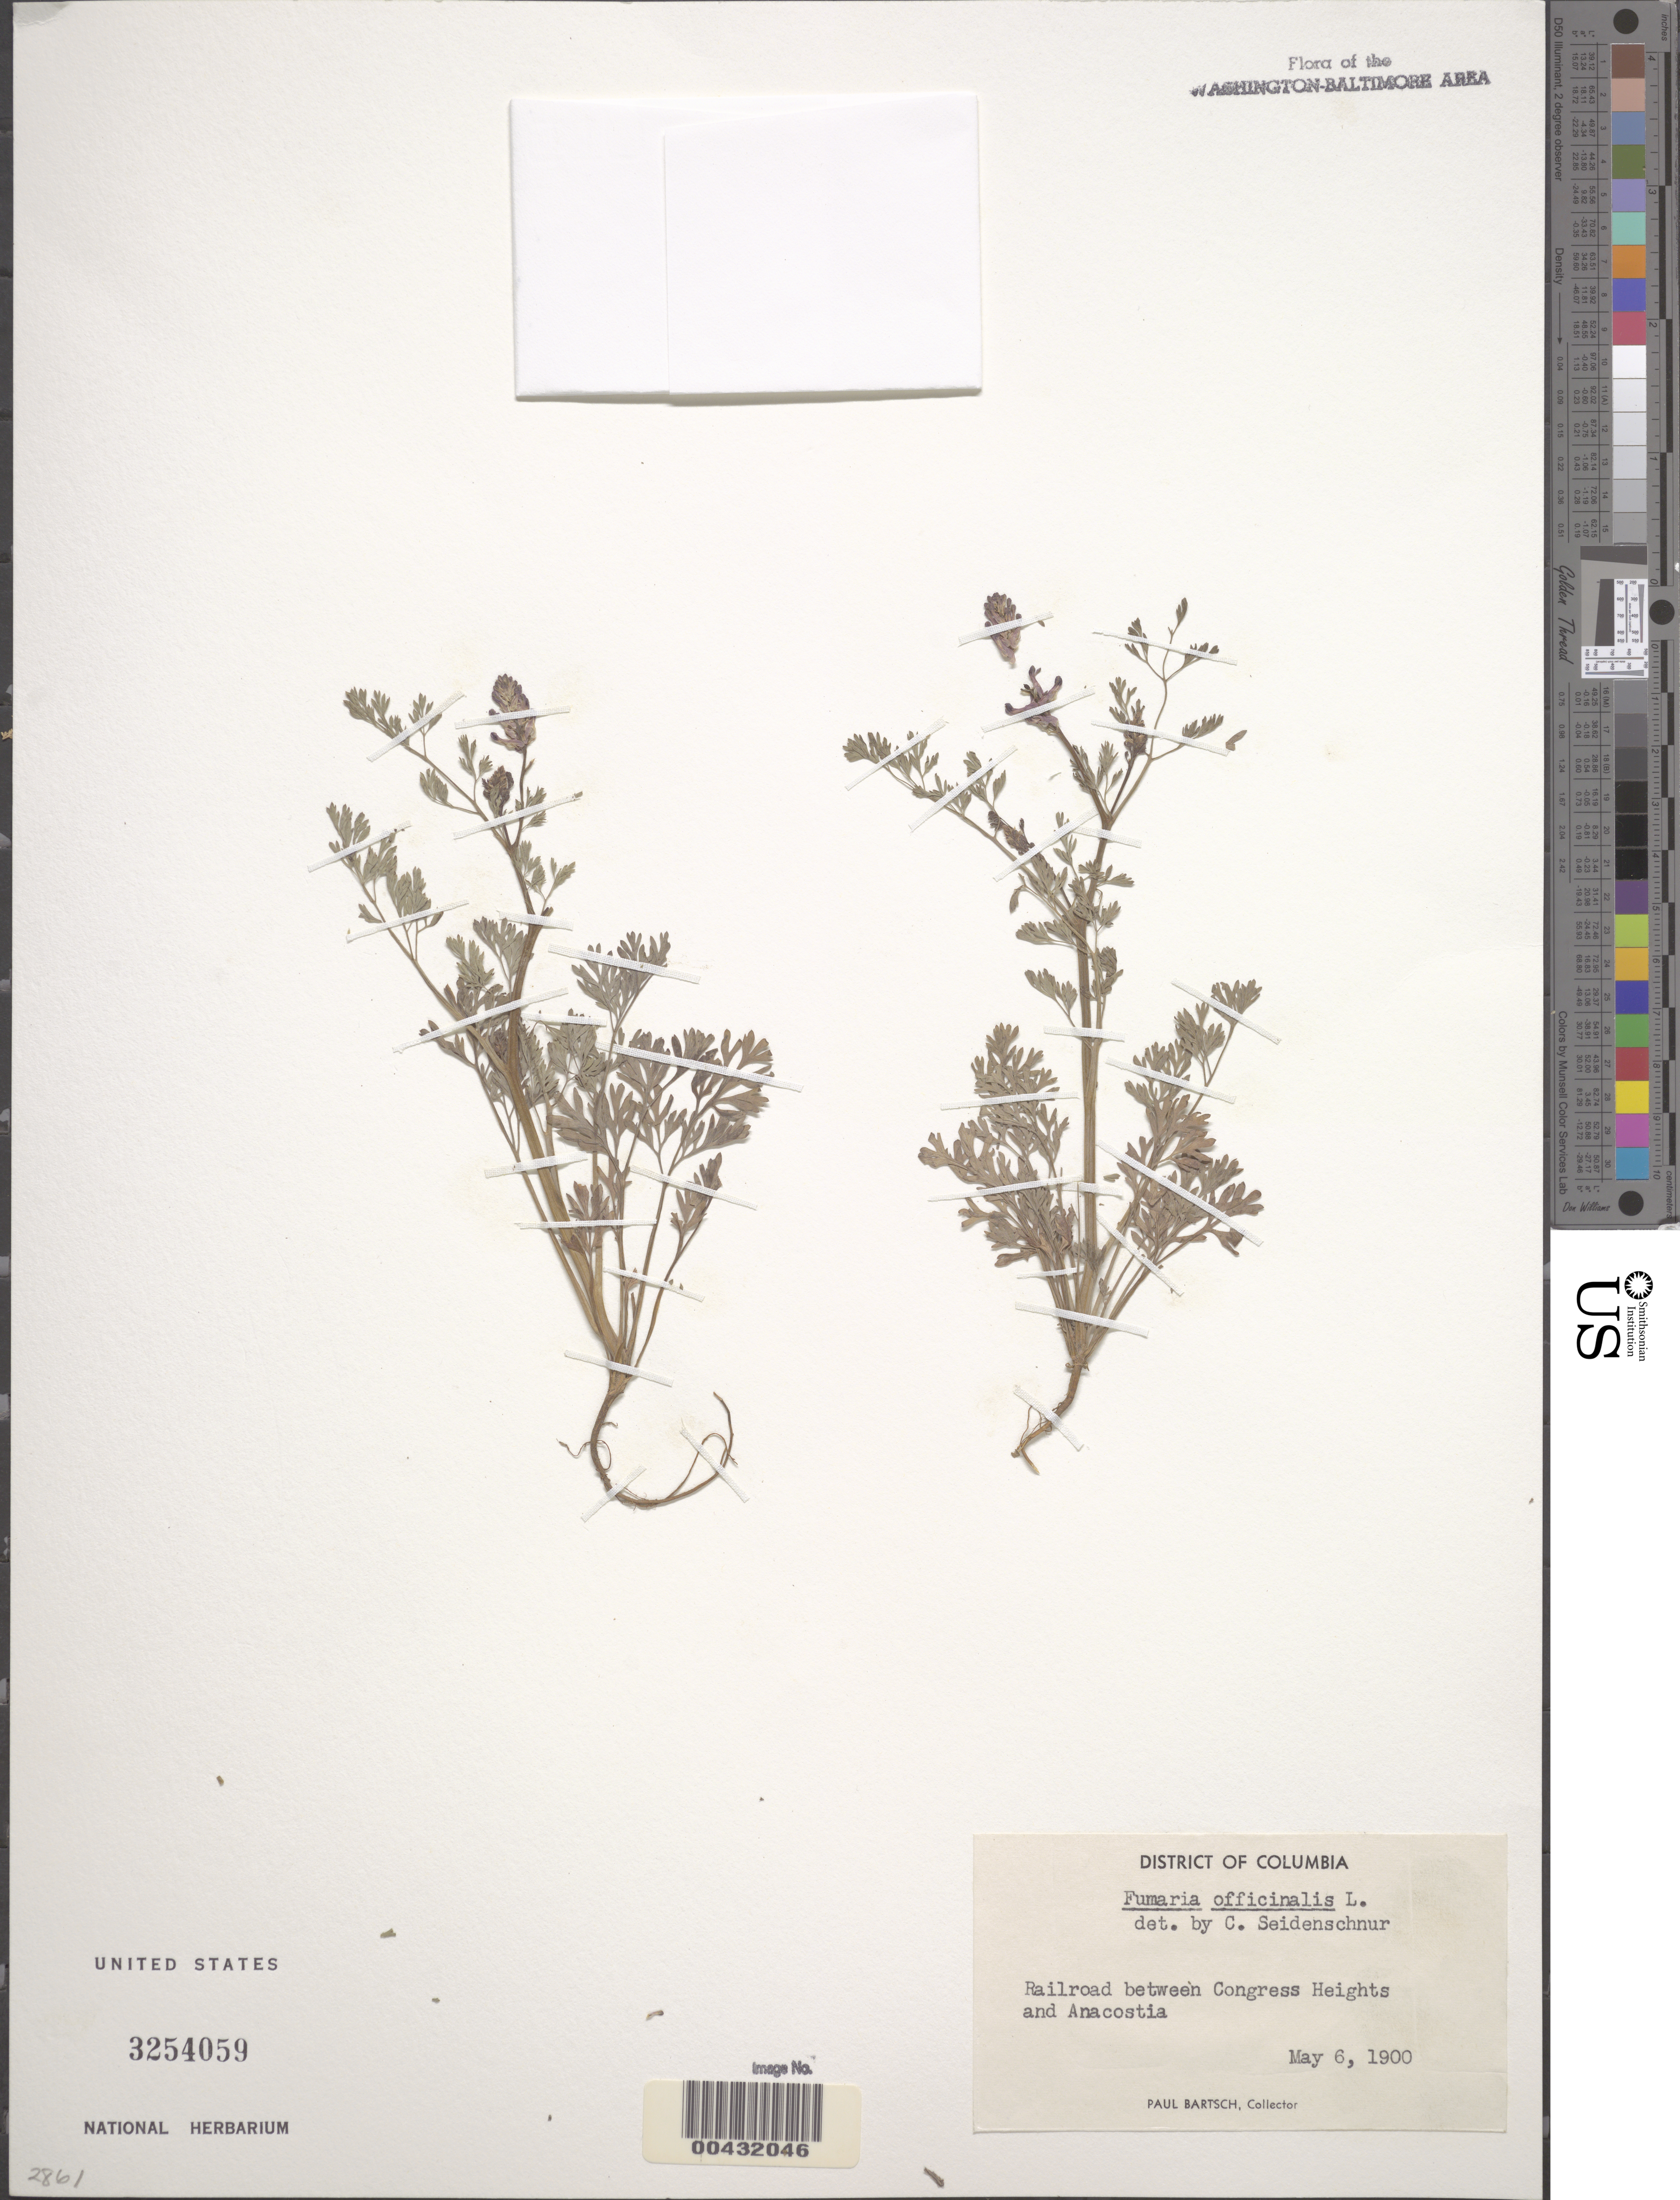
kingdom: Plantae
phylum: Tracheophyta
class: Magnoliopsida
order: Ranunculales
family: Papaveraceae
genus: Fumaria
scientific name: Fumaria officinalis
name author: L.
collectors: P. Bartsch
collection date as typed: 06 May 1900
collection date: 1900-05-06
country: United States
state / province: District of Columbia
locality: Railroad between Congress Heights and Anacostia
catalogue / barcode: US 3254059